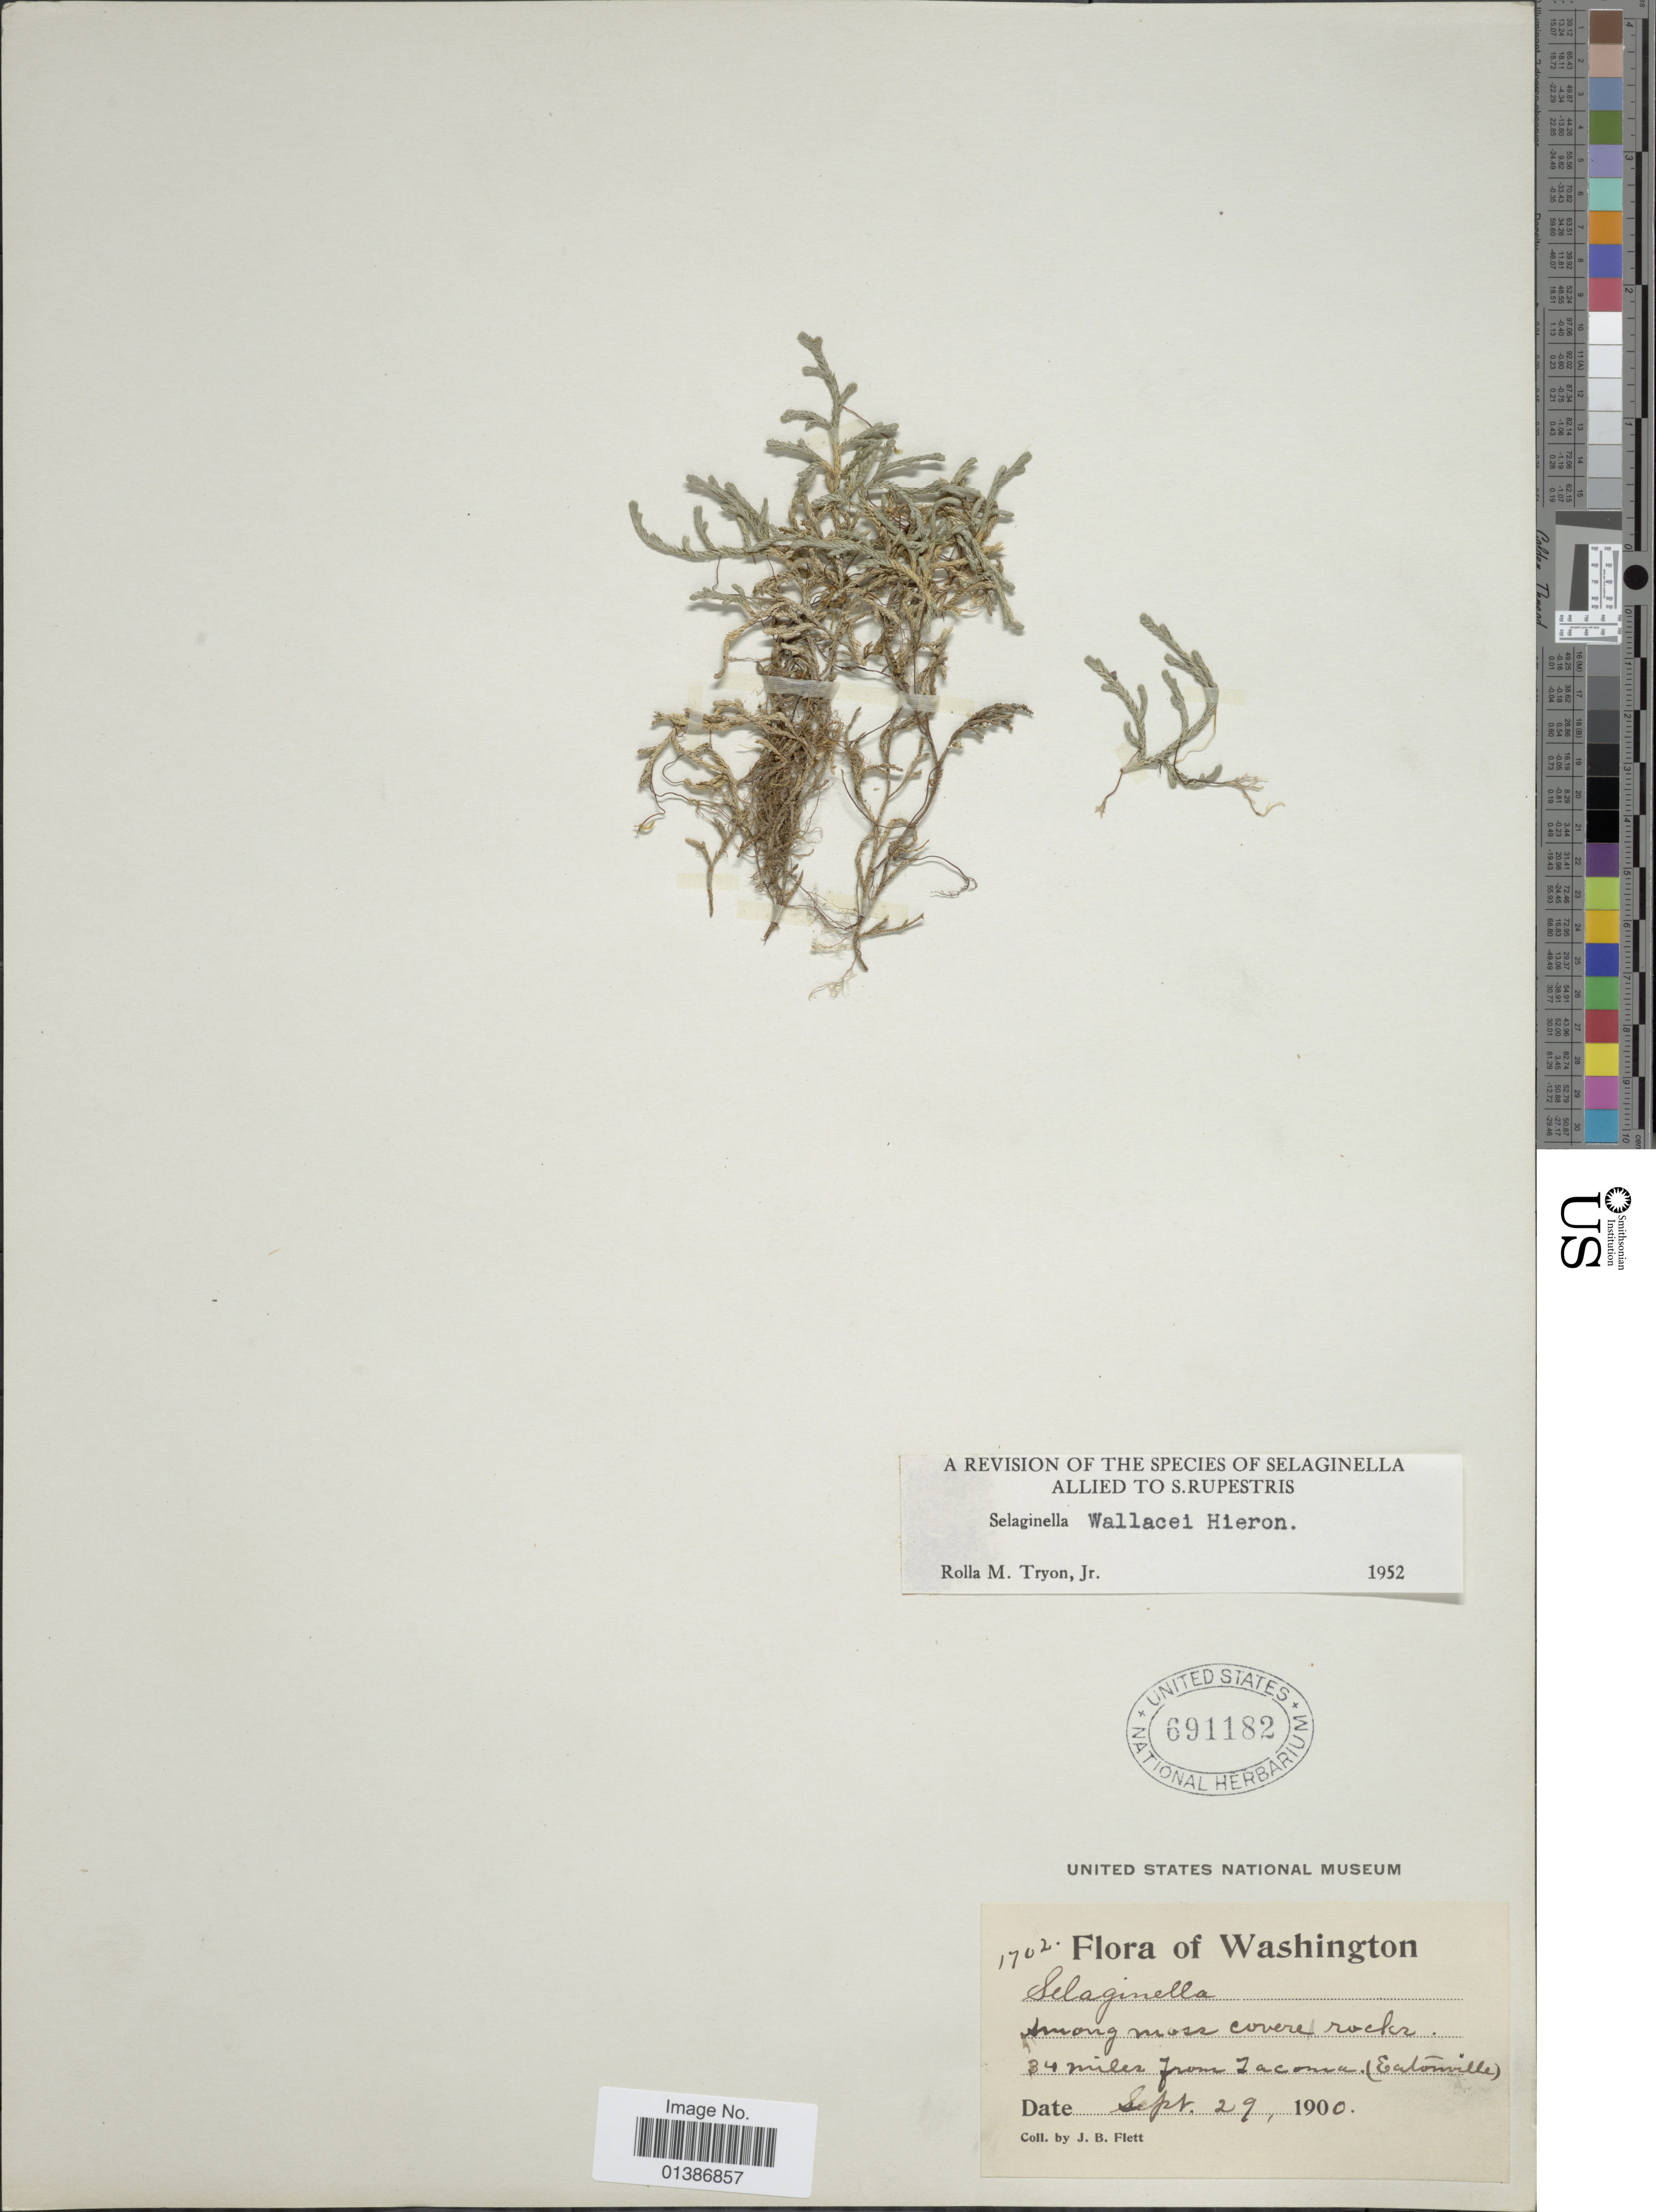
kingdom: Plantae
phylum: Tracheophyta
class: Lycopodiopsida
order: Selaginellales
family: Selaginellaceae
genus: Selaginella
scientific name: Selaginella wallacei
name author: Hieron.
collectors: J. Flett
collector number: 1702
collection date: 1900-09-29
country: United States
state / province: Washington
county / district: Pierce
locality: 34 miles from Tacoma (Eatonville).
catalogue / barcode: US 691182